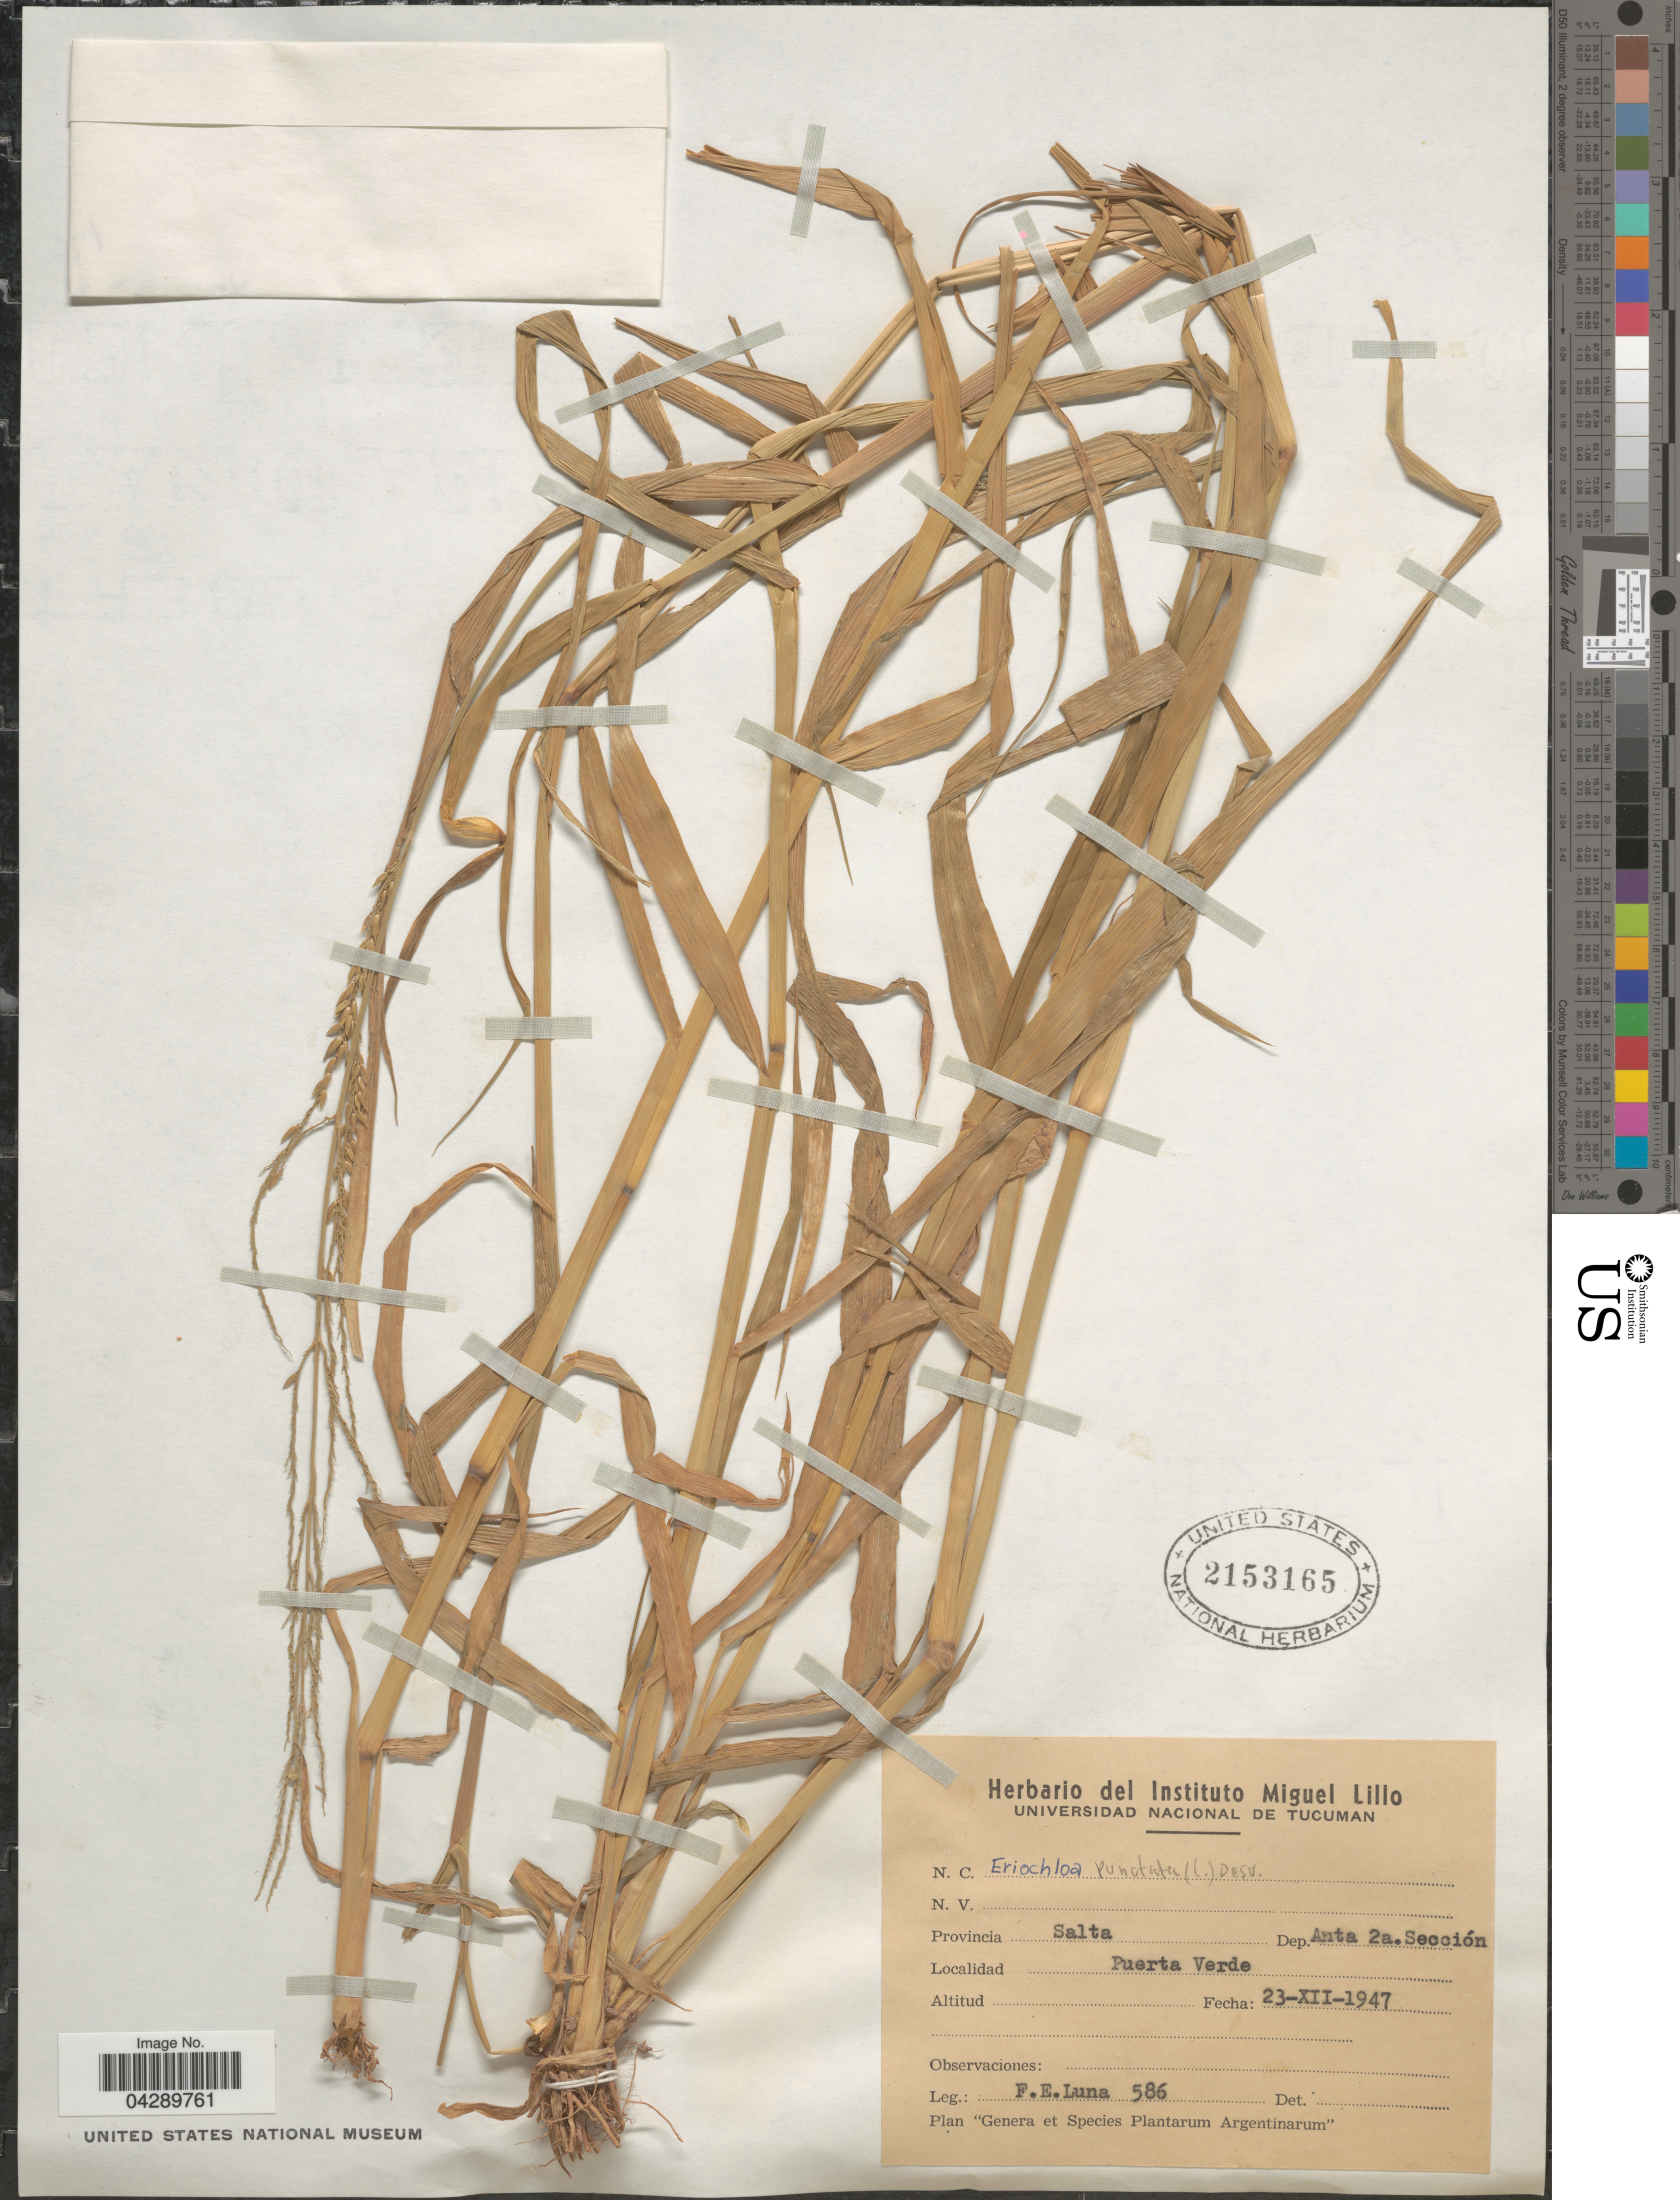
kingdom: Plantae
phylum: Tracheophyta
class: Liliopsida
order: Poales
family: Poaceae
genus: Eriochloa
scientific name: Eriochloa sp.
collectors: F. E. Luna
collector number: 586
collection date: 1947-12-23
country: Argentina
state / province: Salta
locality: Dep. Anta 2a. Sección. Puerta Verde.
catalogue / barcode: US 2153165